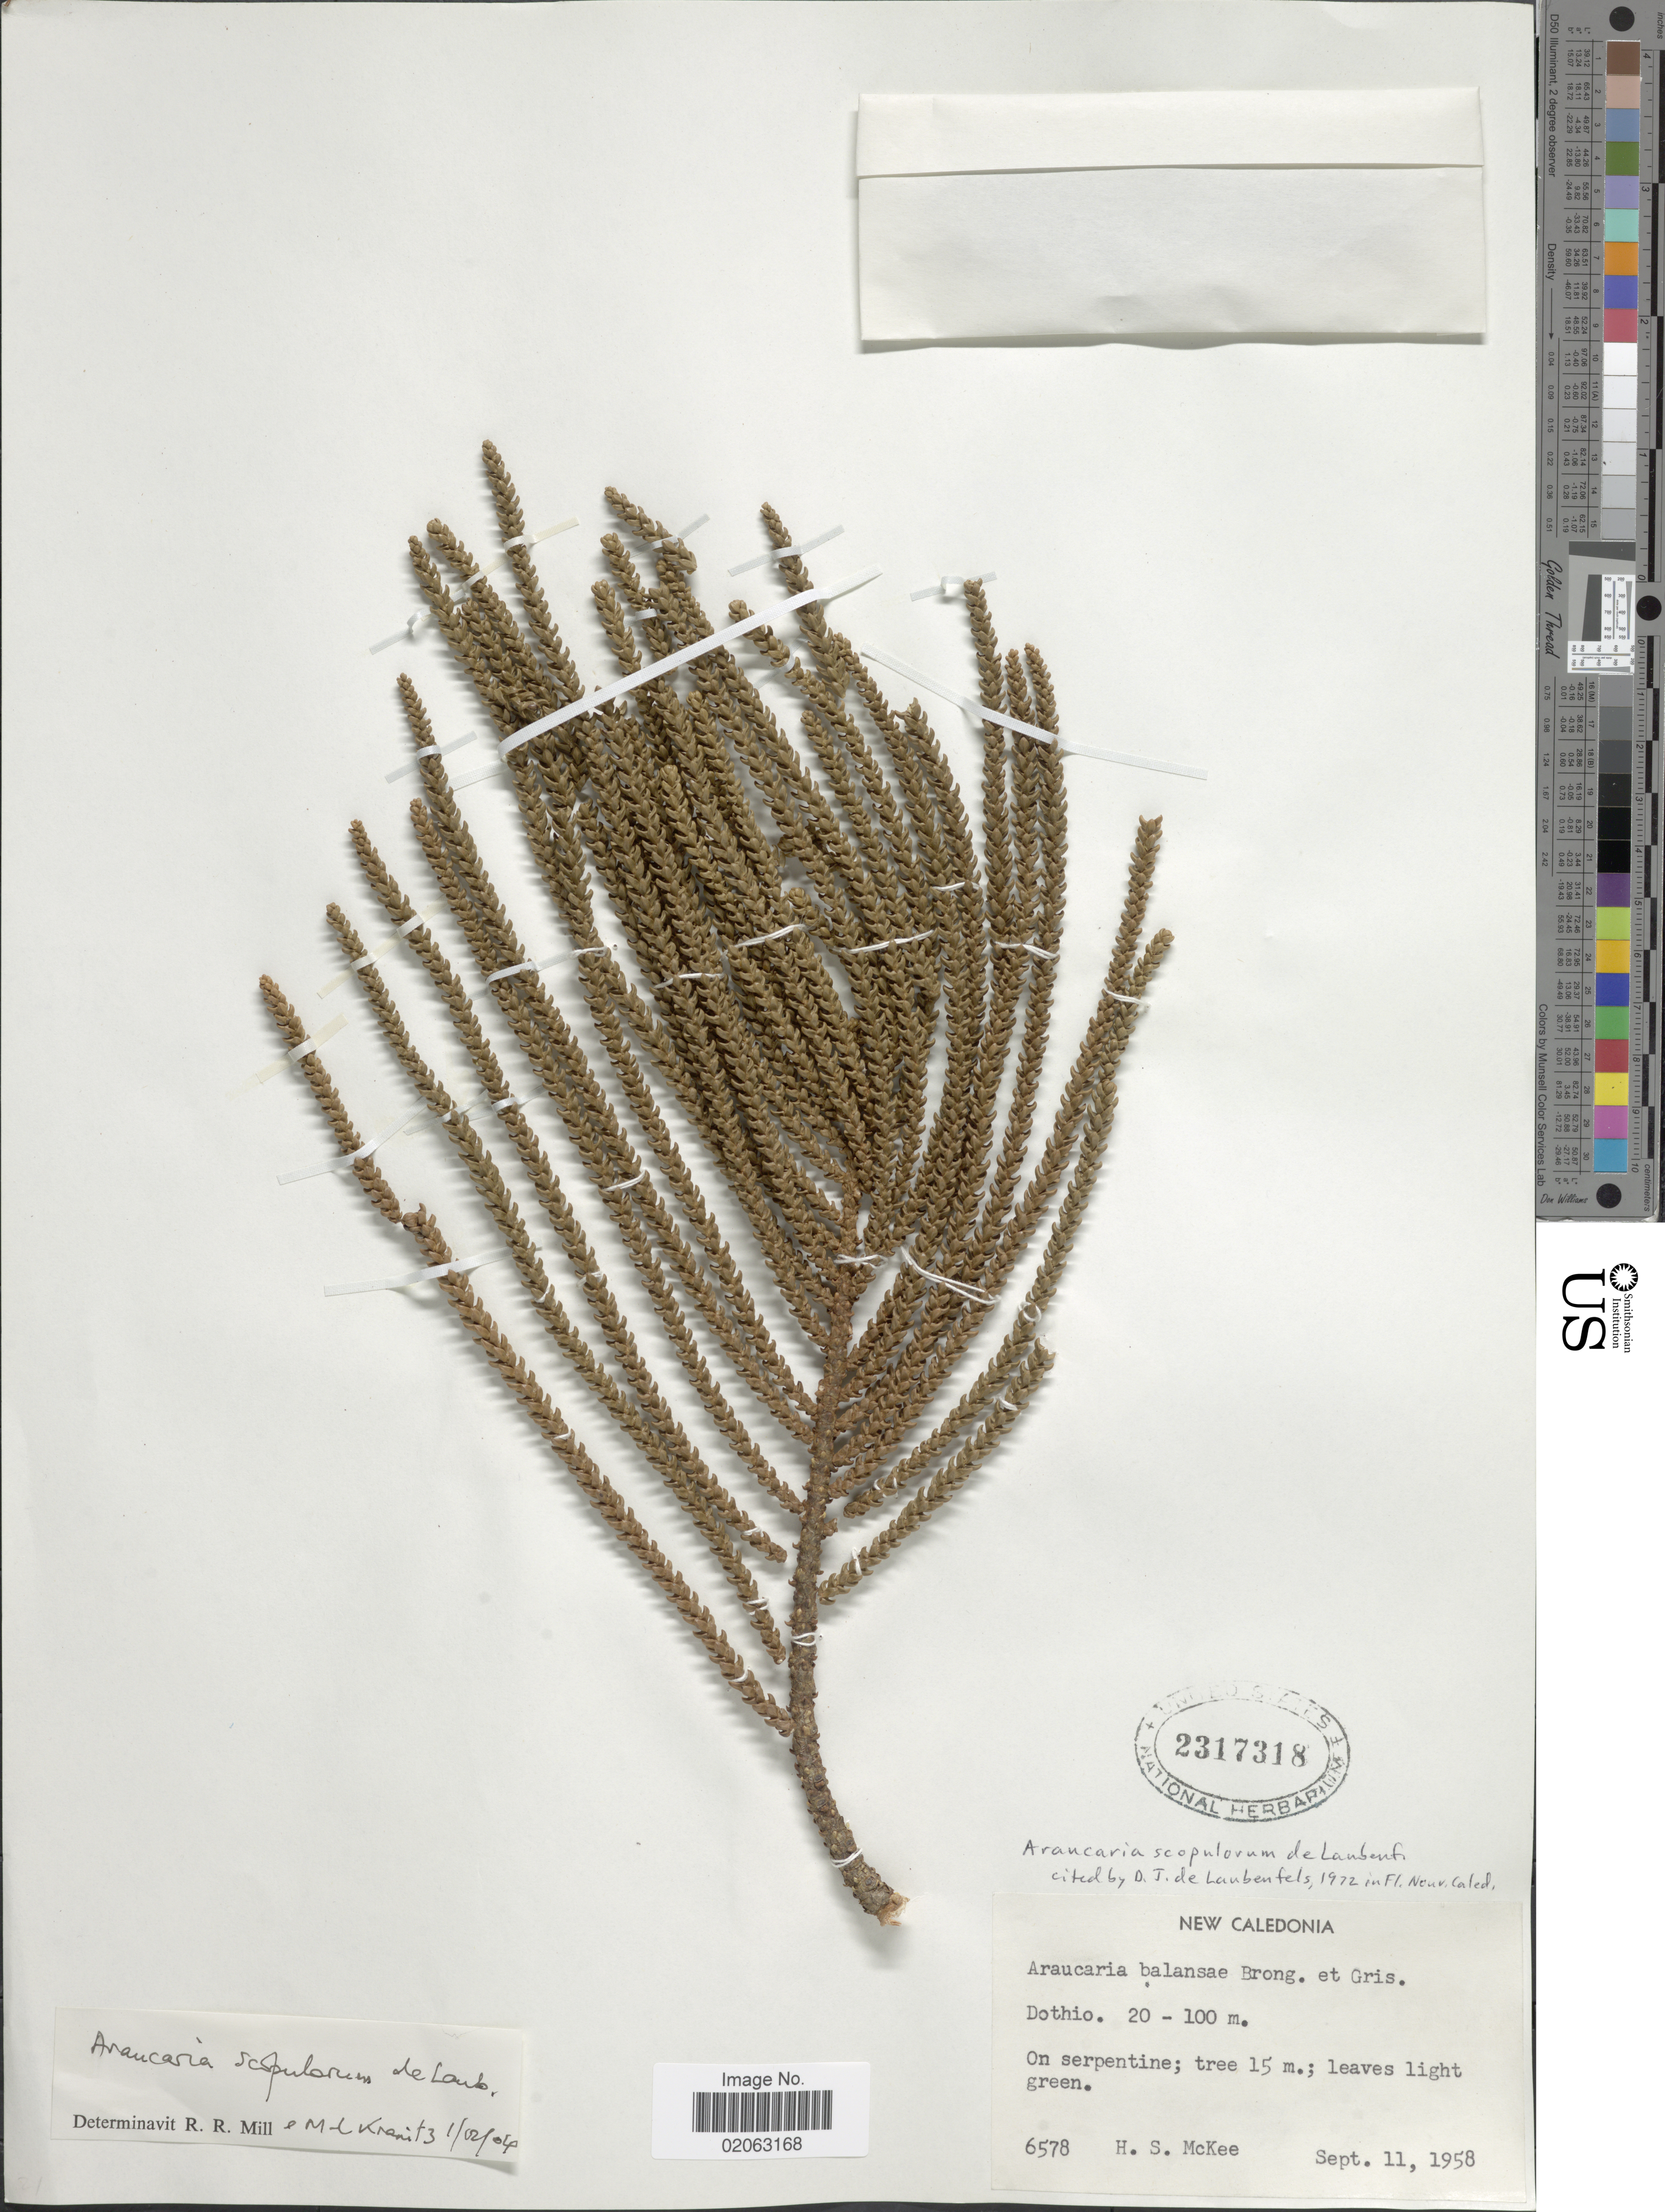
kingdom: Plantae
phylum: Tracheophyta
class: Pinopsida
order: Pinales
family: Araucariaceae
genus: Araucaria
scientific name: Araucaria scopulorum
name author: de Laub.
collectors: H. S. McKee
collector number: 6578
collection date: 1958-09-11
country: New Caledonia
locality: Dothio, on serpentine.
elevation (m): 20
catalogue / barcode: US 2317318